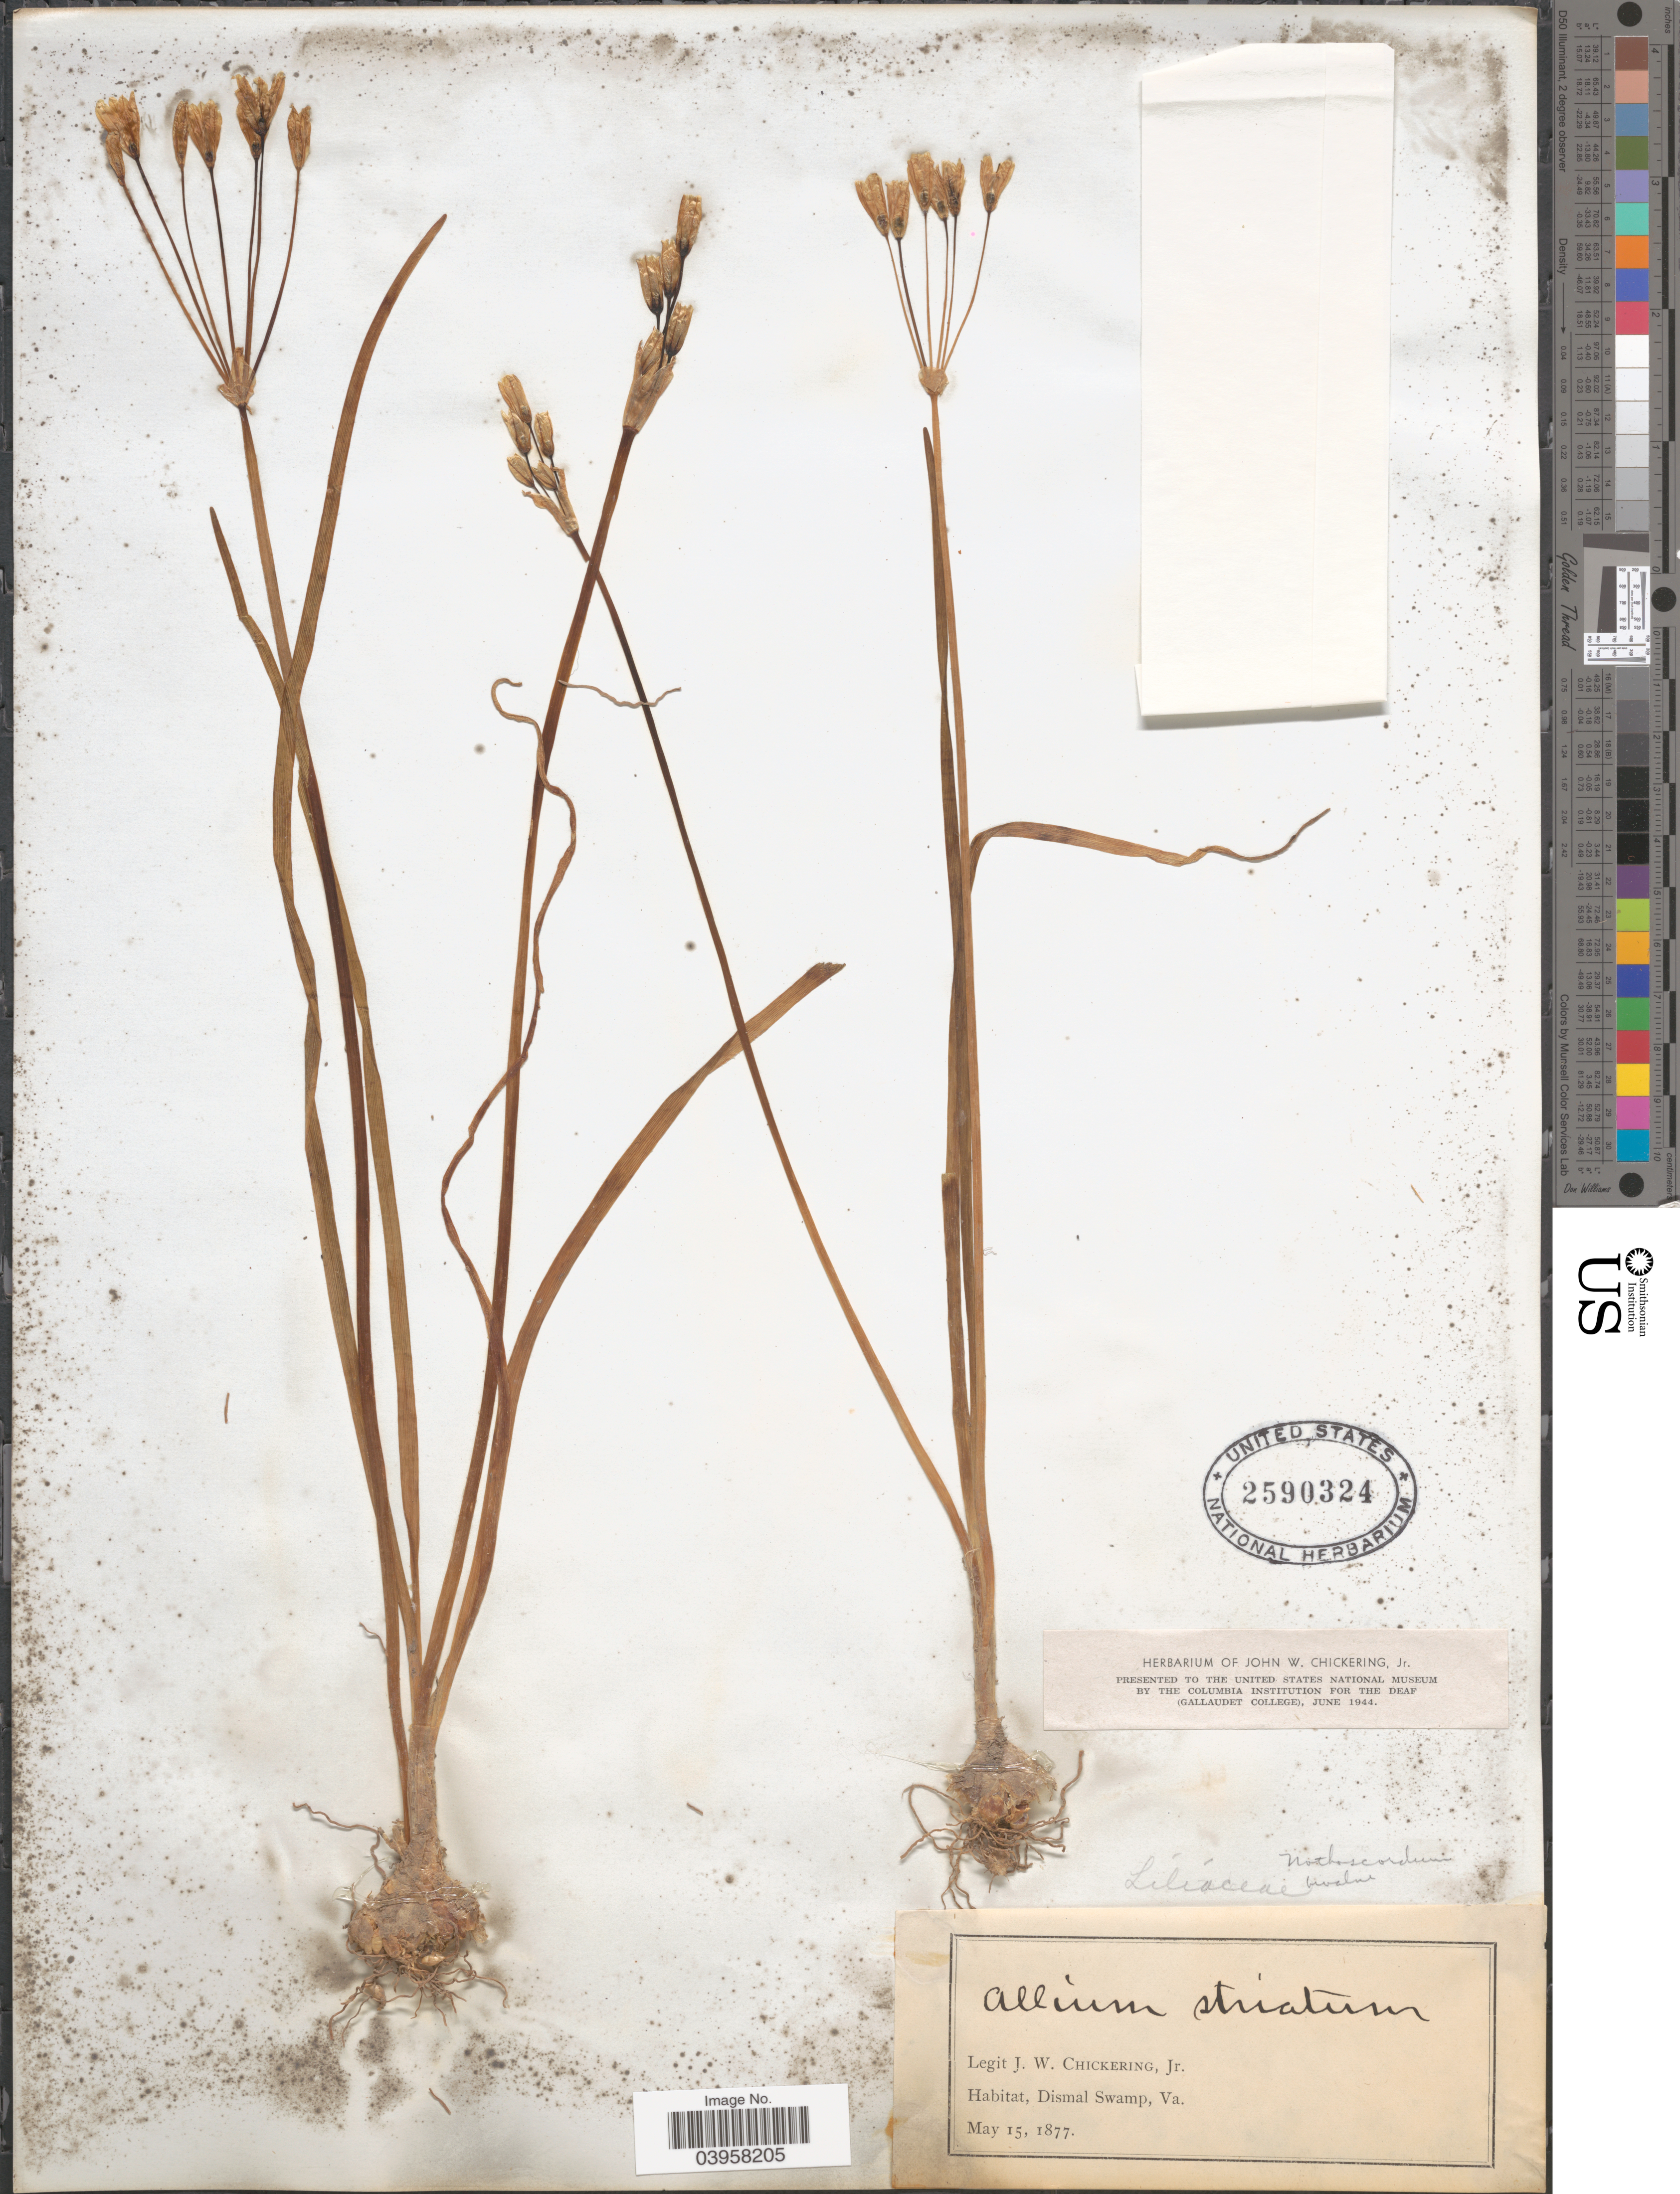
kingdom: Plantae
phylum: Tracheophyta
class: Liliopsida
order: Asparagales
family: Amaryllidaceae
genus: Nothoscordum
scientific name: Nothoscordum bivalve var. bivalve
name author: (L.) Britton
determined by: Strong, Mark T., (BOT), Smithsonian Institution - National Museum of Natural History (UNITED STATES)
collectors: J. W. Chickering Jr.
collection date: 1877-05-15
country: United States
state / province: Virginia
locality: Dismal Swamp.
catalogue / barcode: US 2590324